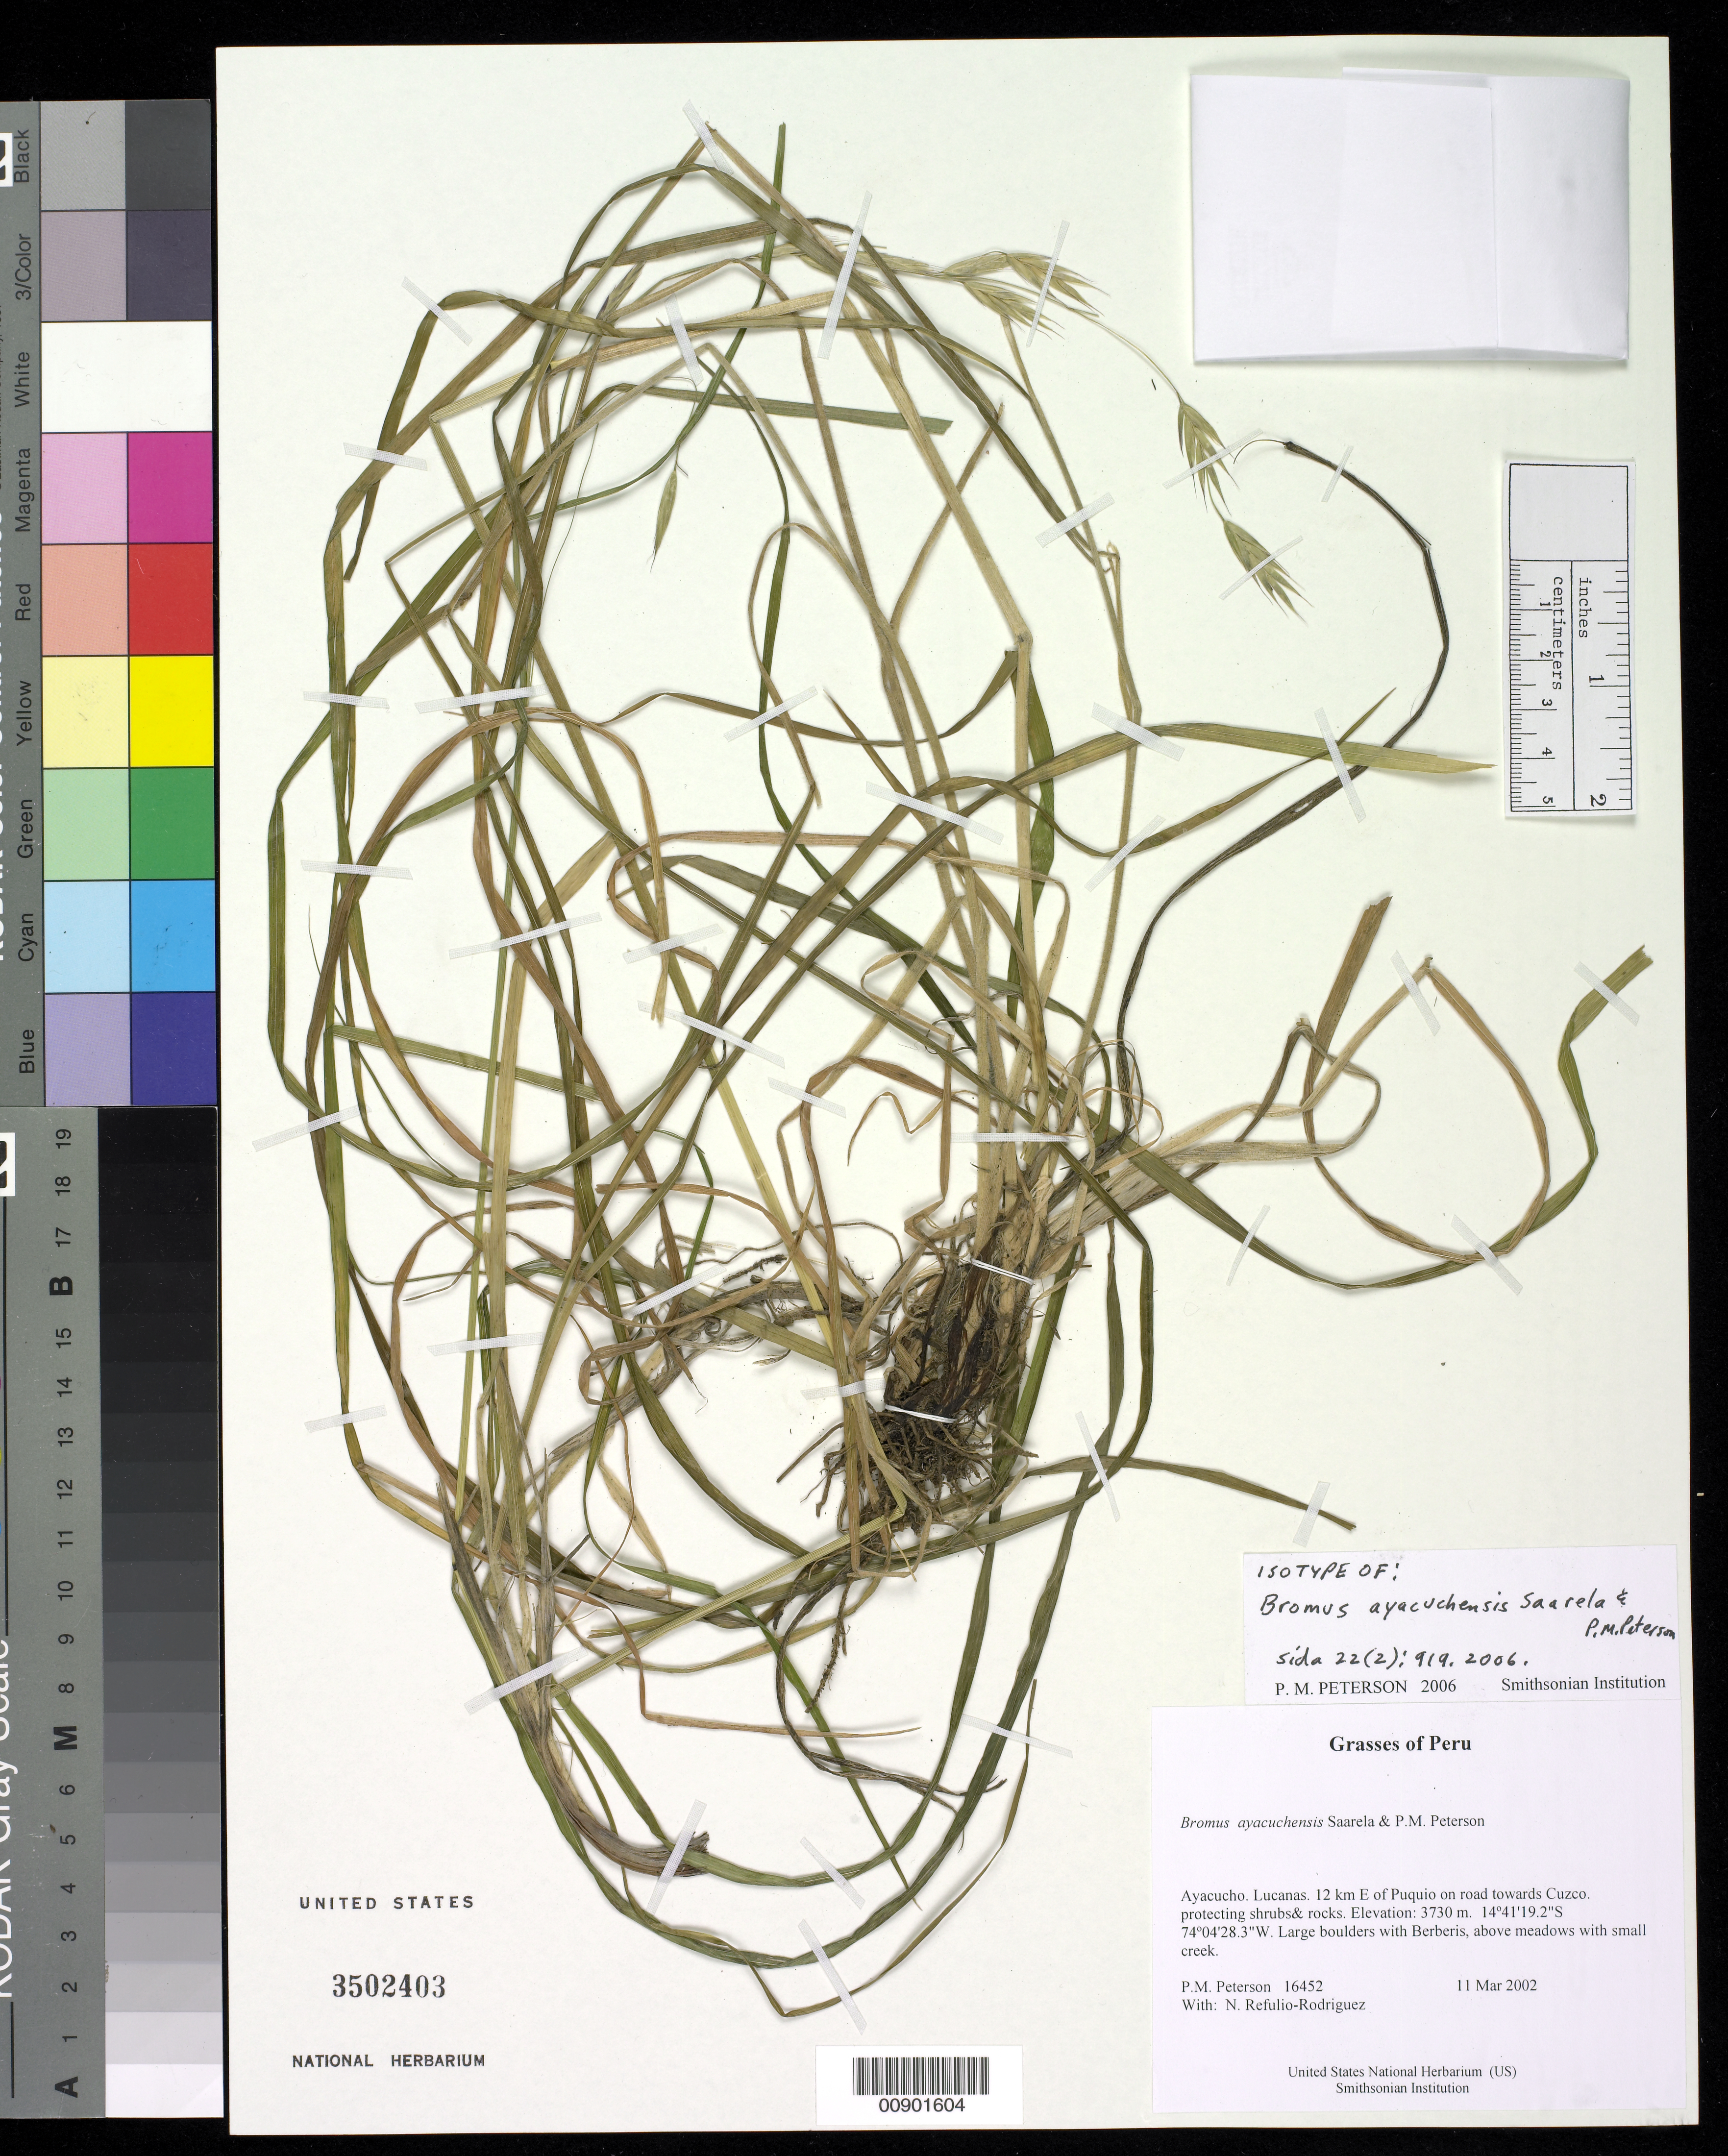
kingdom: Plantae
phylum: Tracheophyta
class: Liliopsida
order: Poales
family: Poaceae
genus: Bromus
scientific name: Bromus ayacuchensis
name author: Saarela & P.M. Peterson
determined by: Peterson, Paul M., (BOT), Smithsonian Institution - National Museum of Natural History (UNITED STATES)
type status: Isotype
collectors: P. M. Peterson & N. Refulio-Rodríguez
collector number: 16452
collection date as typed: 11 Mar 2002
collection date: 2002-03-11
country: Peru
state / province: Ayacucho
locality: Ayacucho. Lucanas. 12 km E of uquio on road towards Cuzco.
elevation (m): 3730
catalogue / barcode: US 3502403